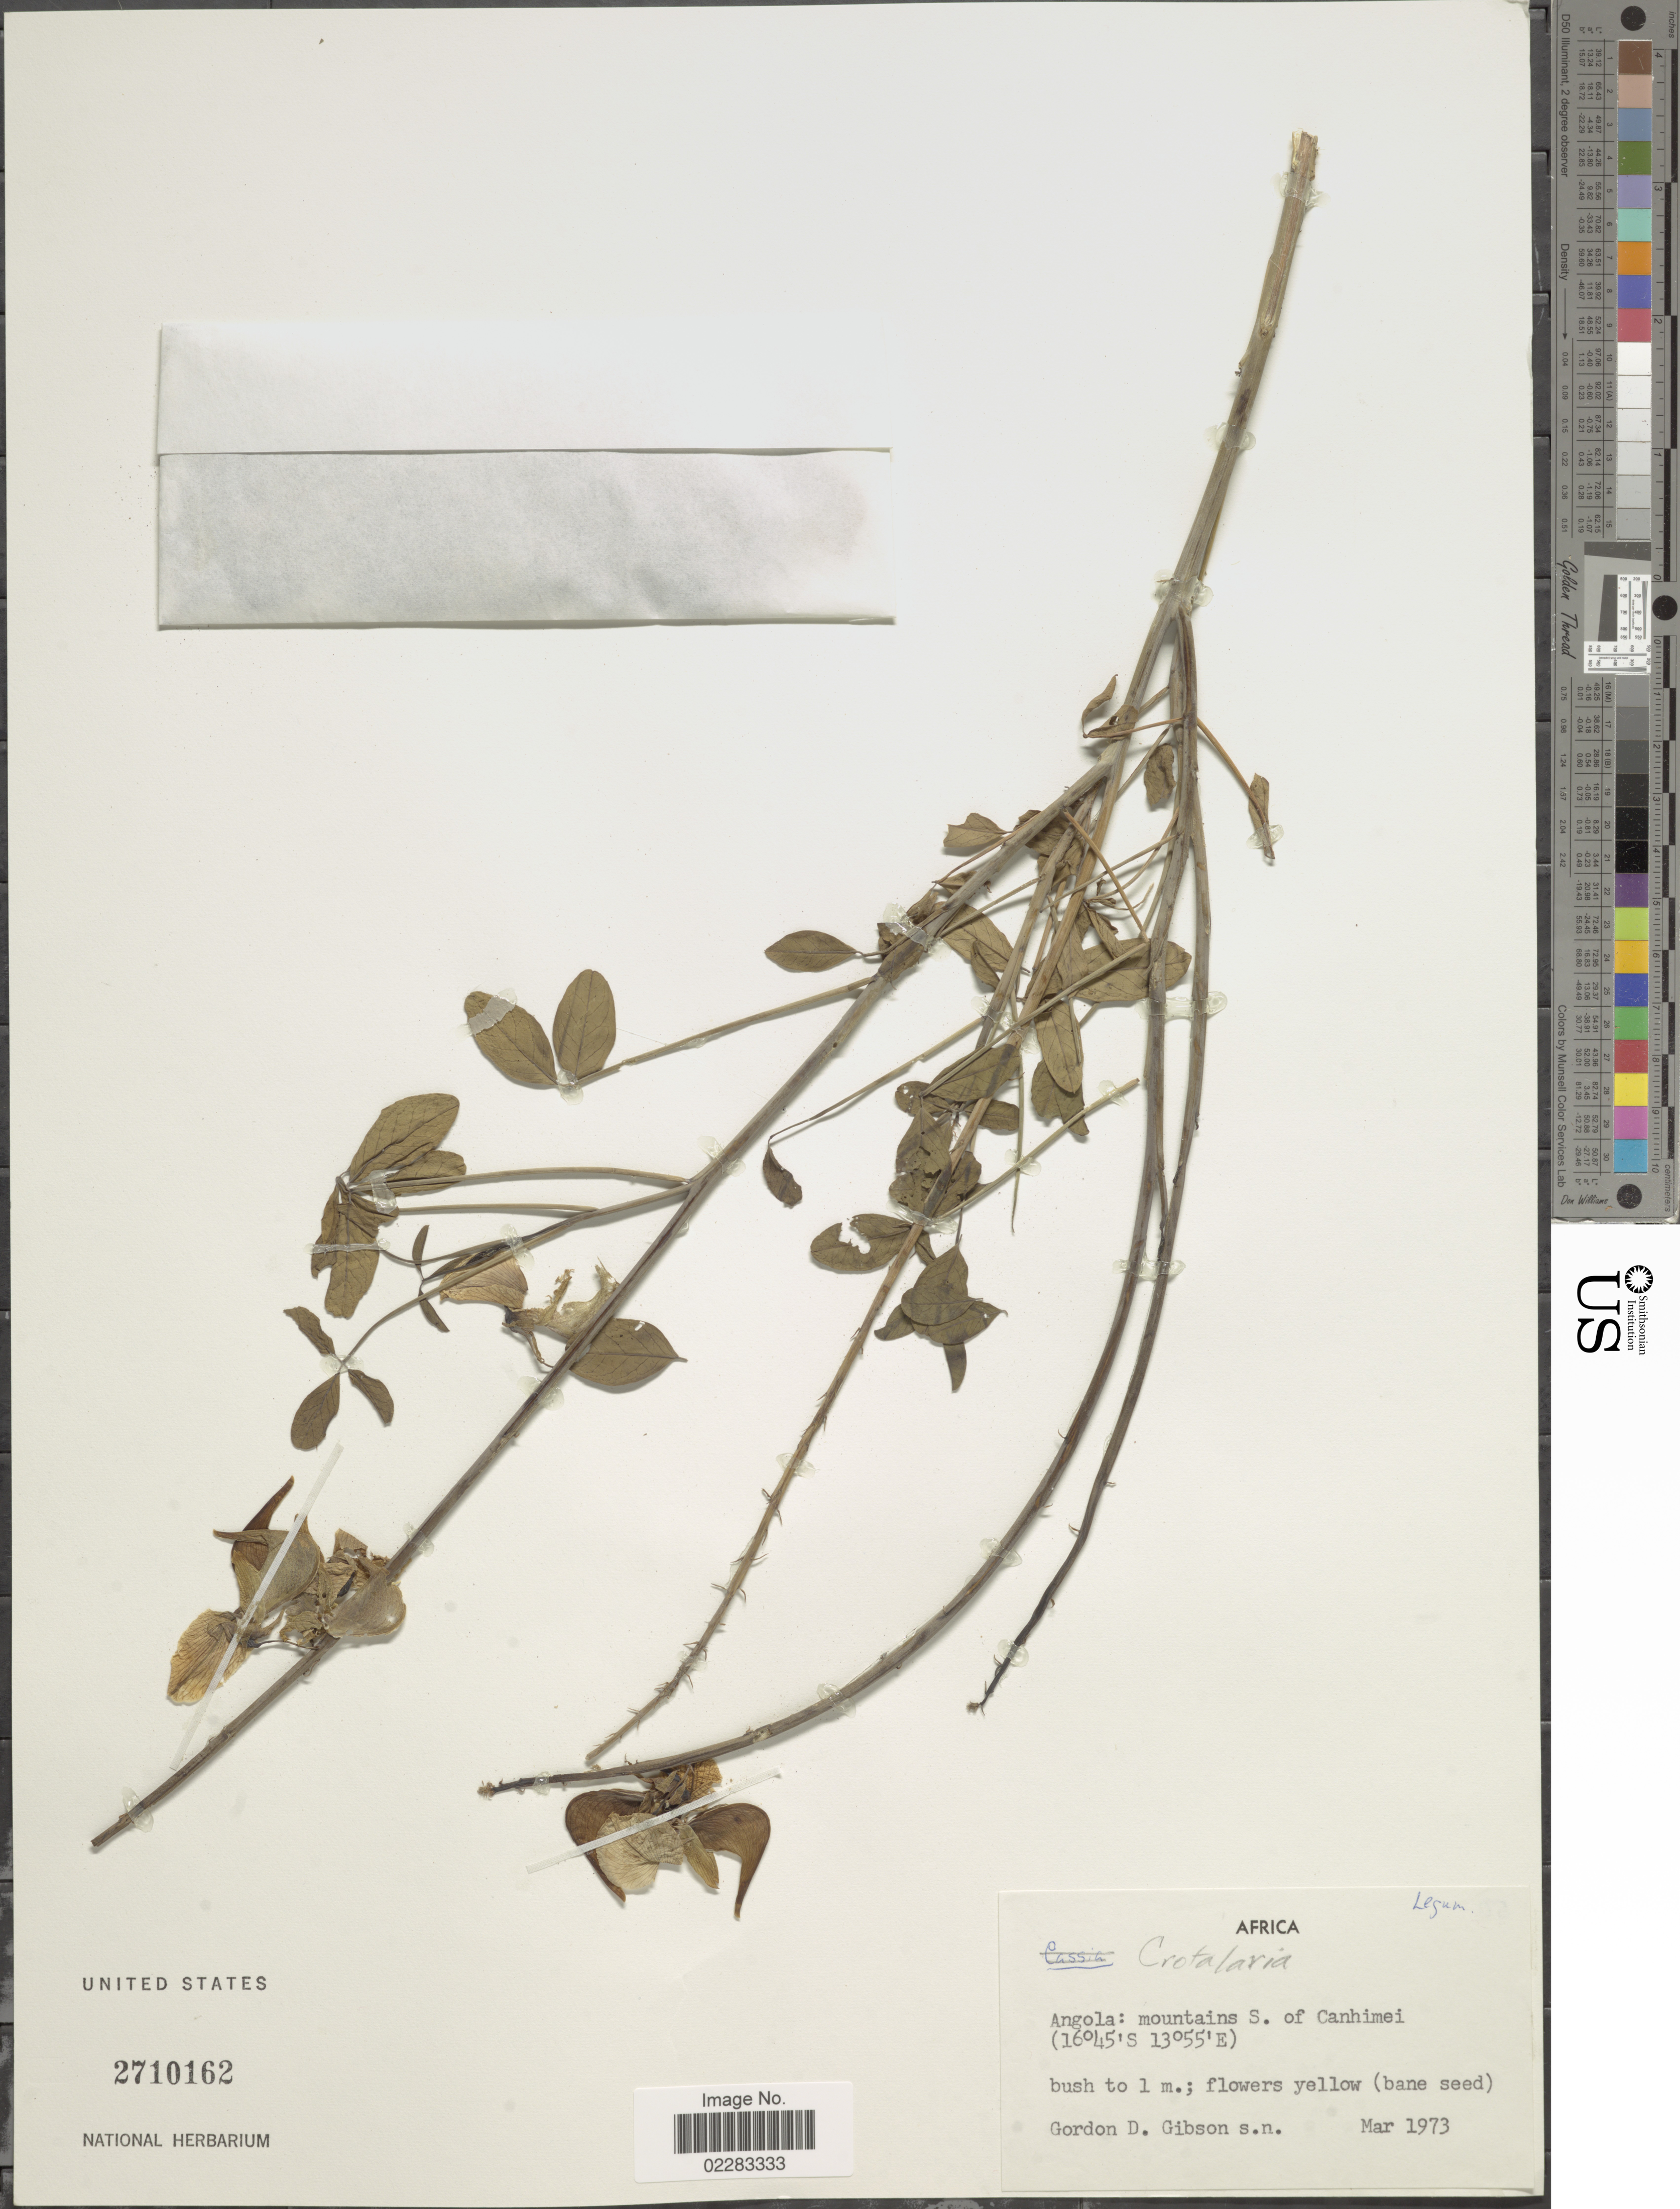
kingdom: Plantae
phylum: Tracheophyta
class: Magnoliopsida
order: Fabales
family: Fabaceae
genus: Crotalaria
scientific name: Crotalaria sp.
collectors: G. D. Gibson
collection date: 1973-03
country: Angola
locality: Mountains S of Canhimei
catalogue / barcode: US 2710162